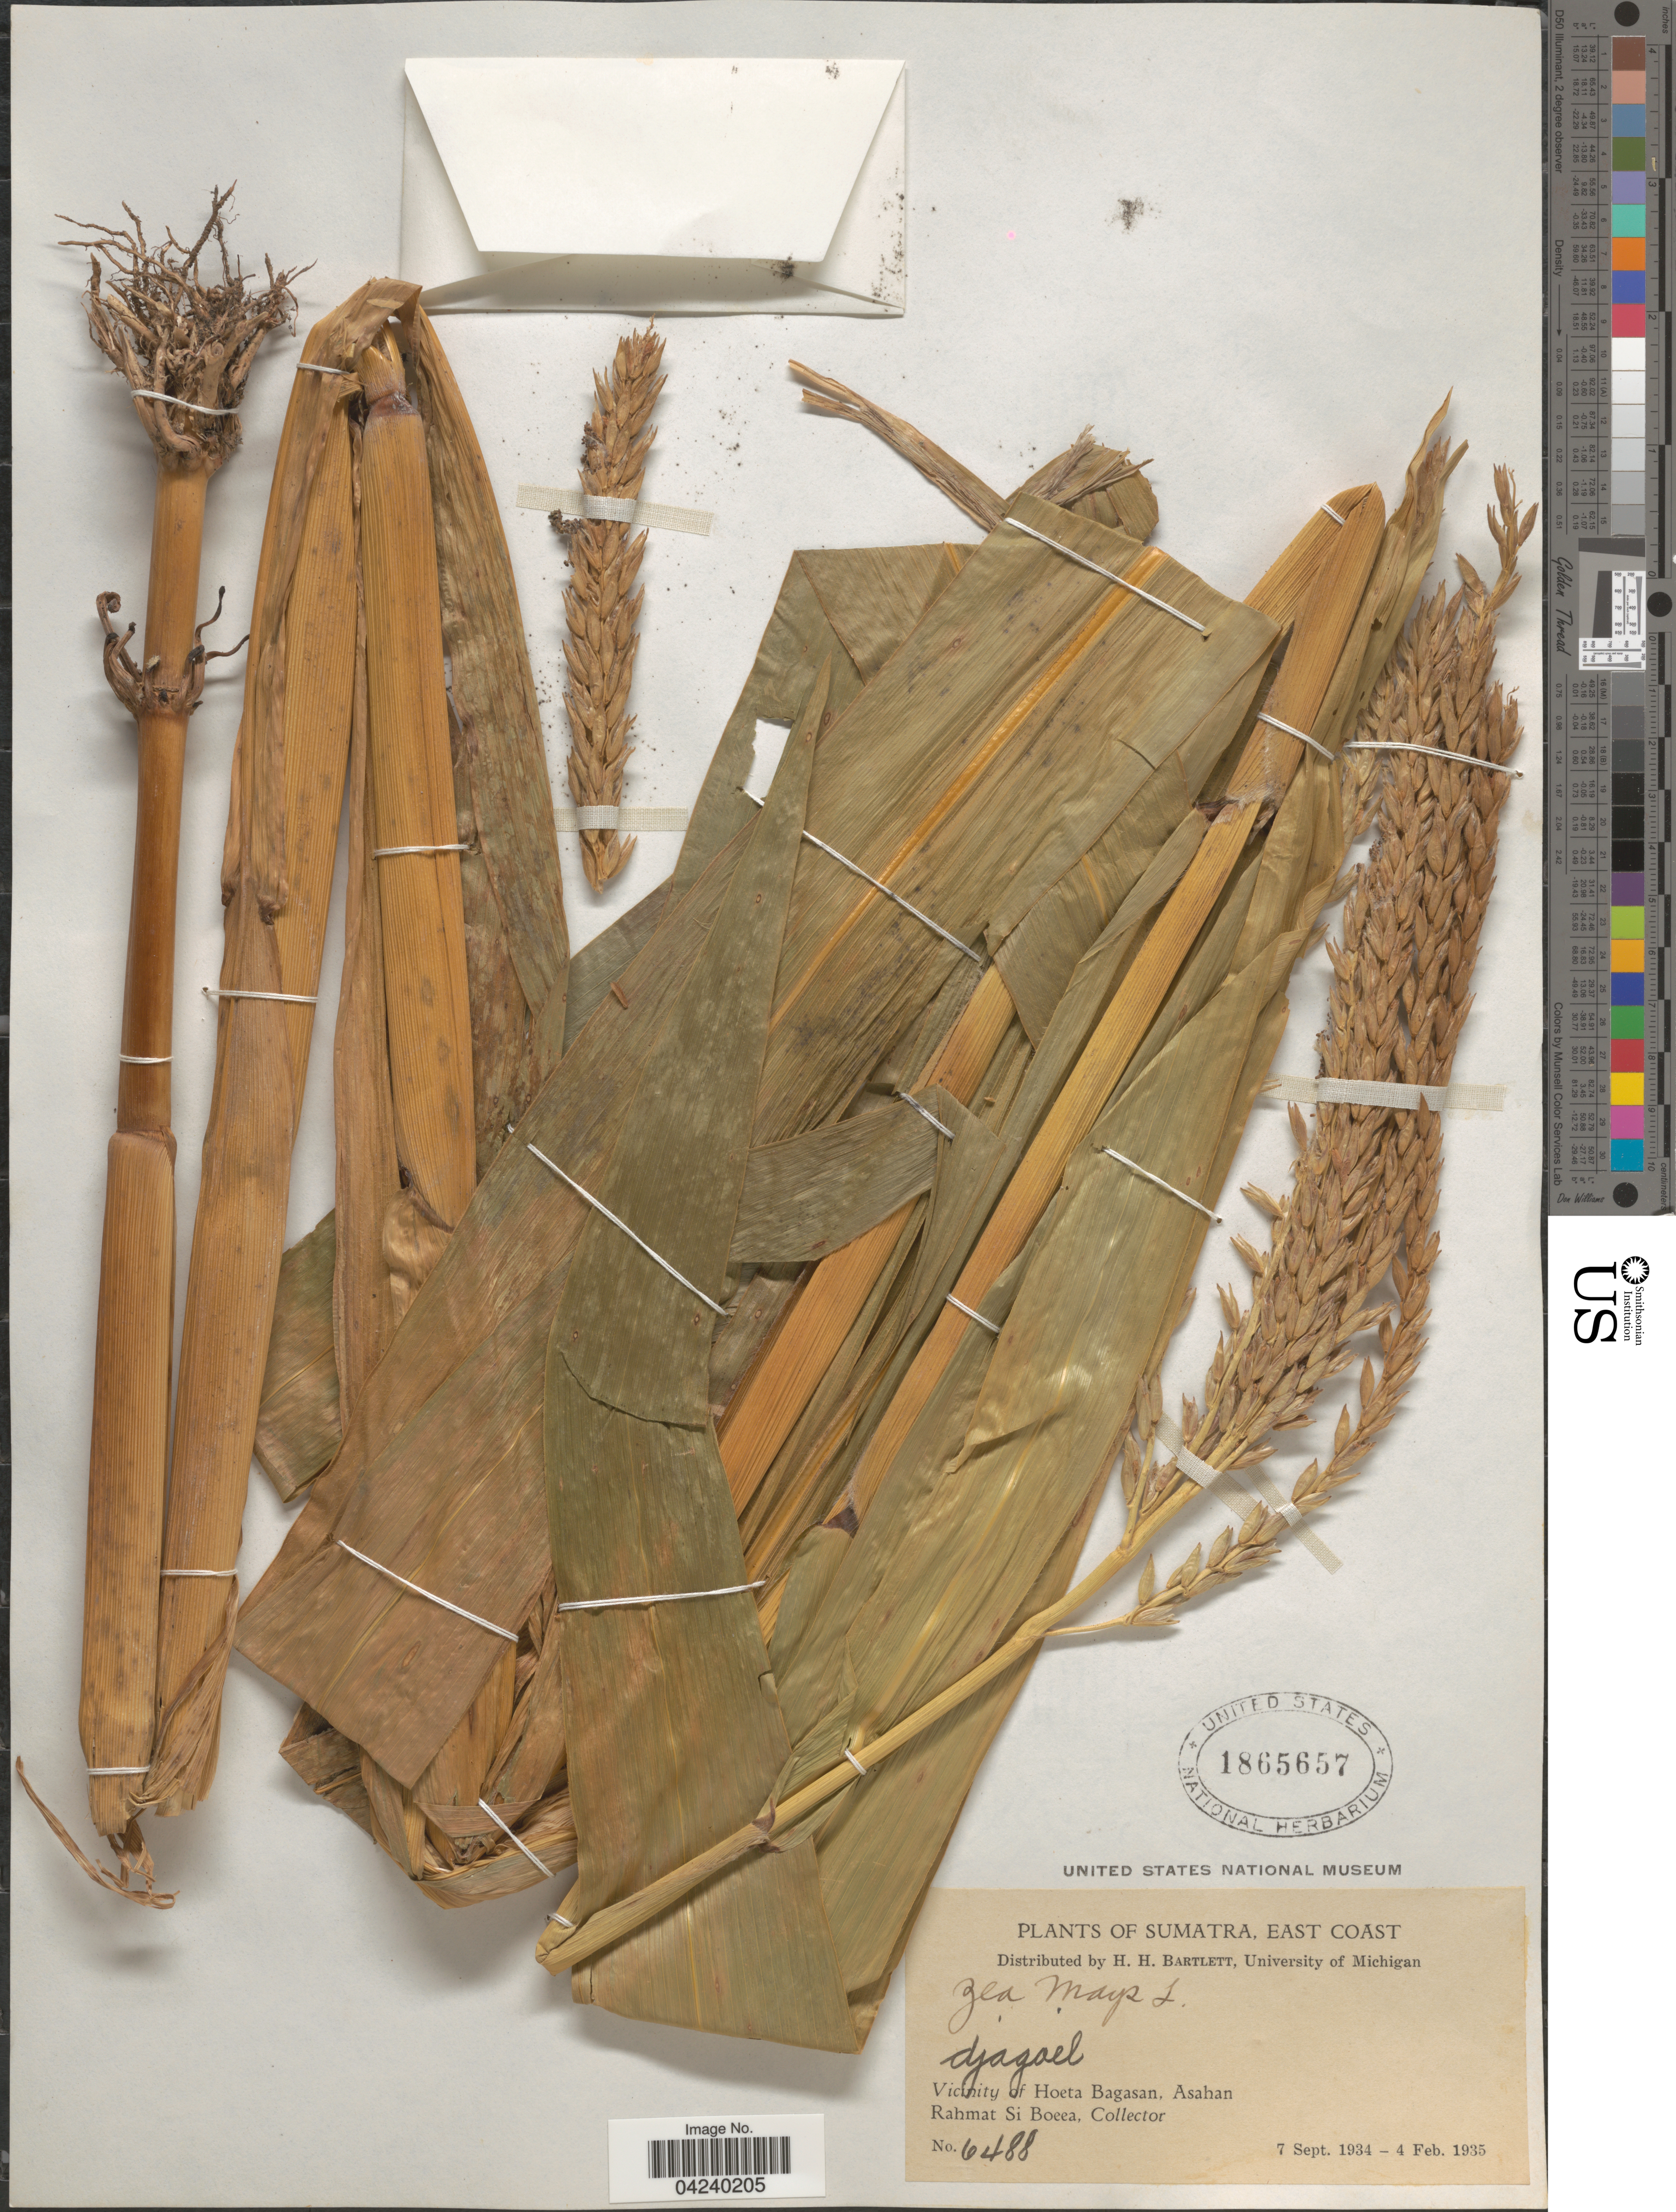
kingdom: Plantae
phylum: Tracheophyta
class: Liliopsida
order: Poales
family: Poaceae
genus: Zea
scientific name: Zea mays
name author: L.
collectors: Rahmat Si Boeea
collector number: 6488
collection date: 1934-09-07/1935-02-04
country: Indonesia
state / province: Sumatra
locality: East Coast. Vicinity of Hoeta Bagasan, Asahan.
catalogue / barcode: US 1865657